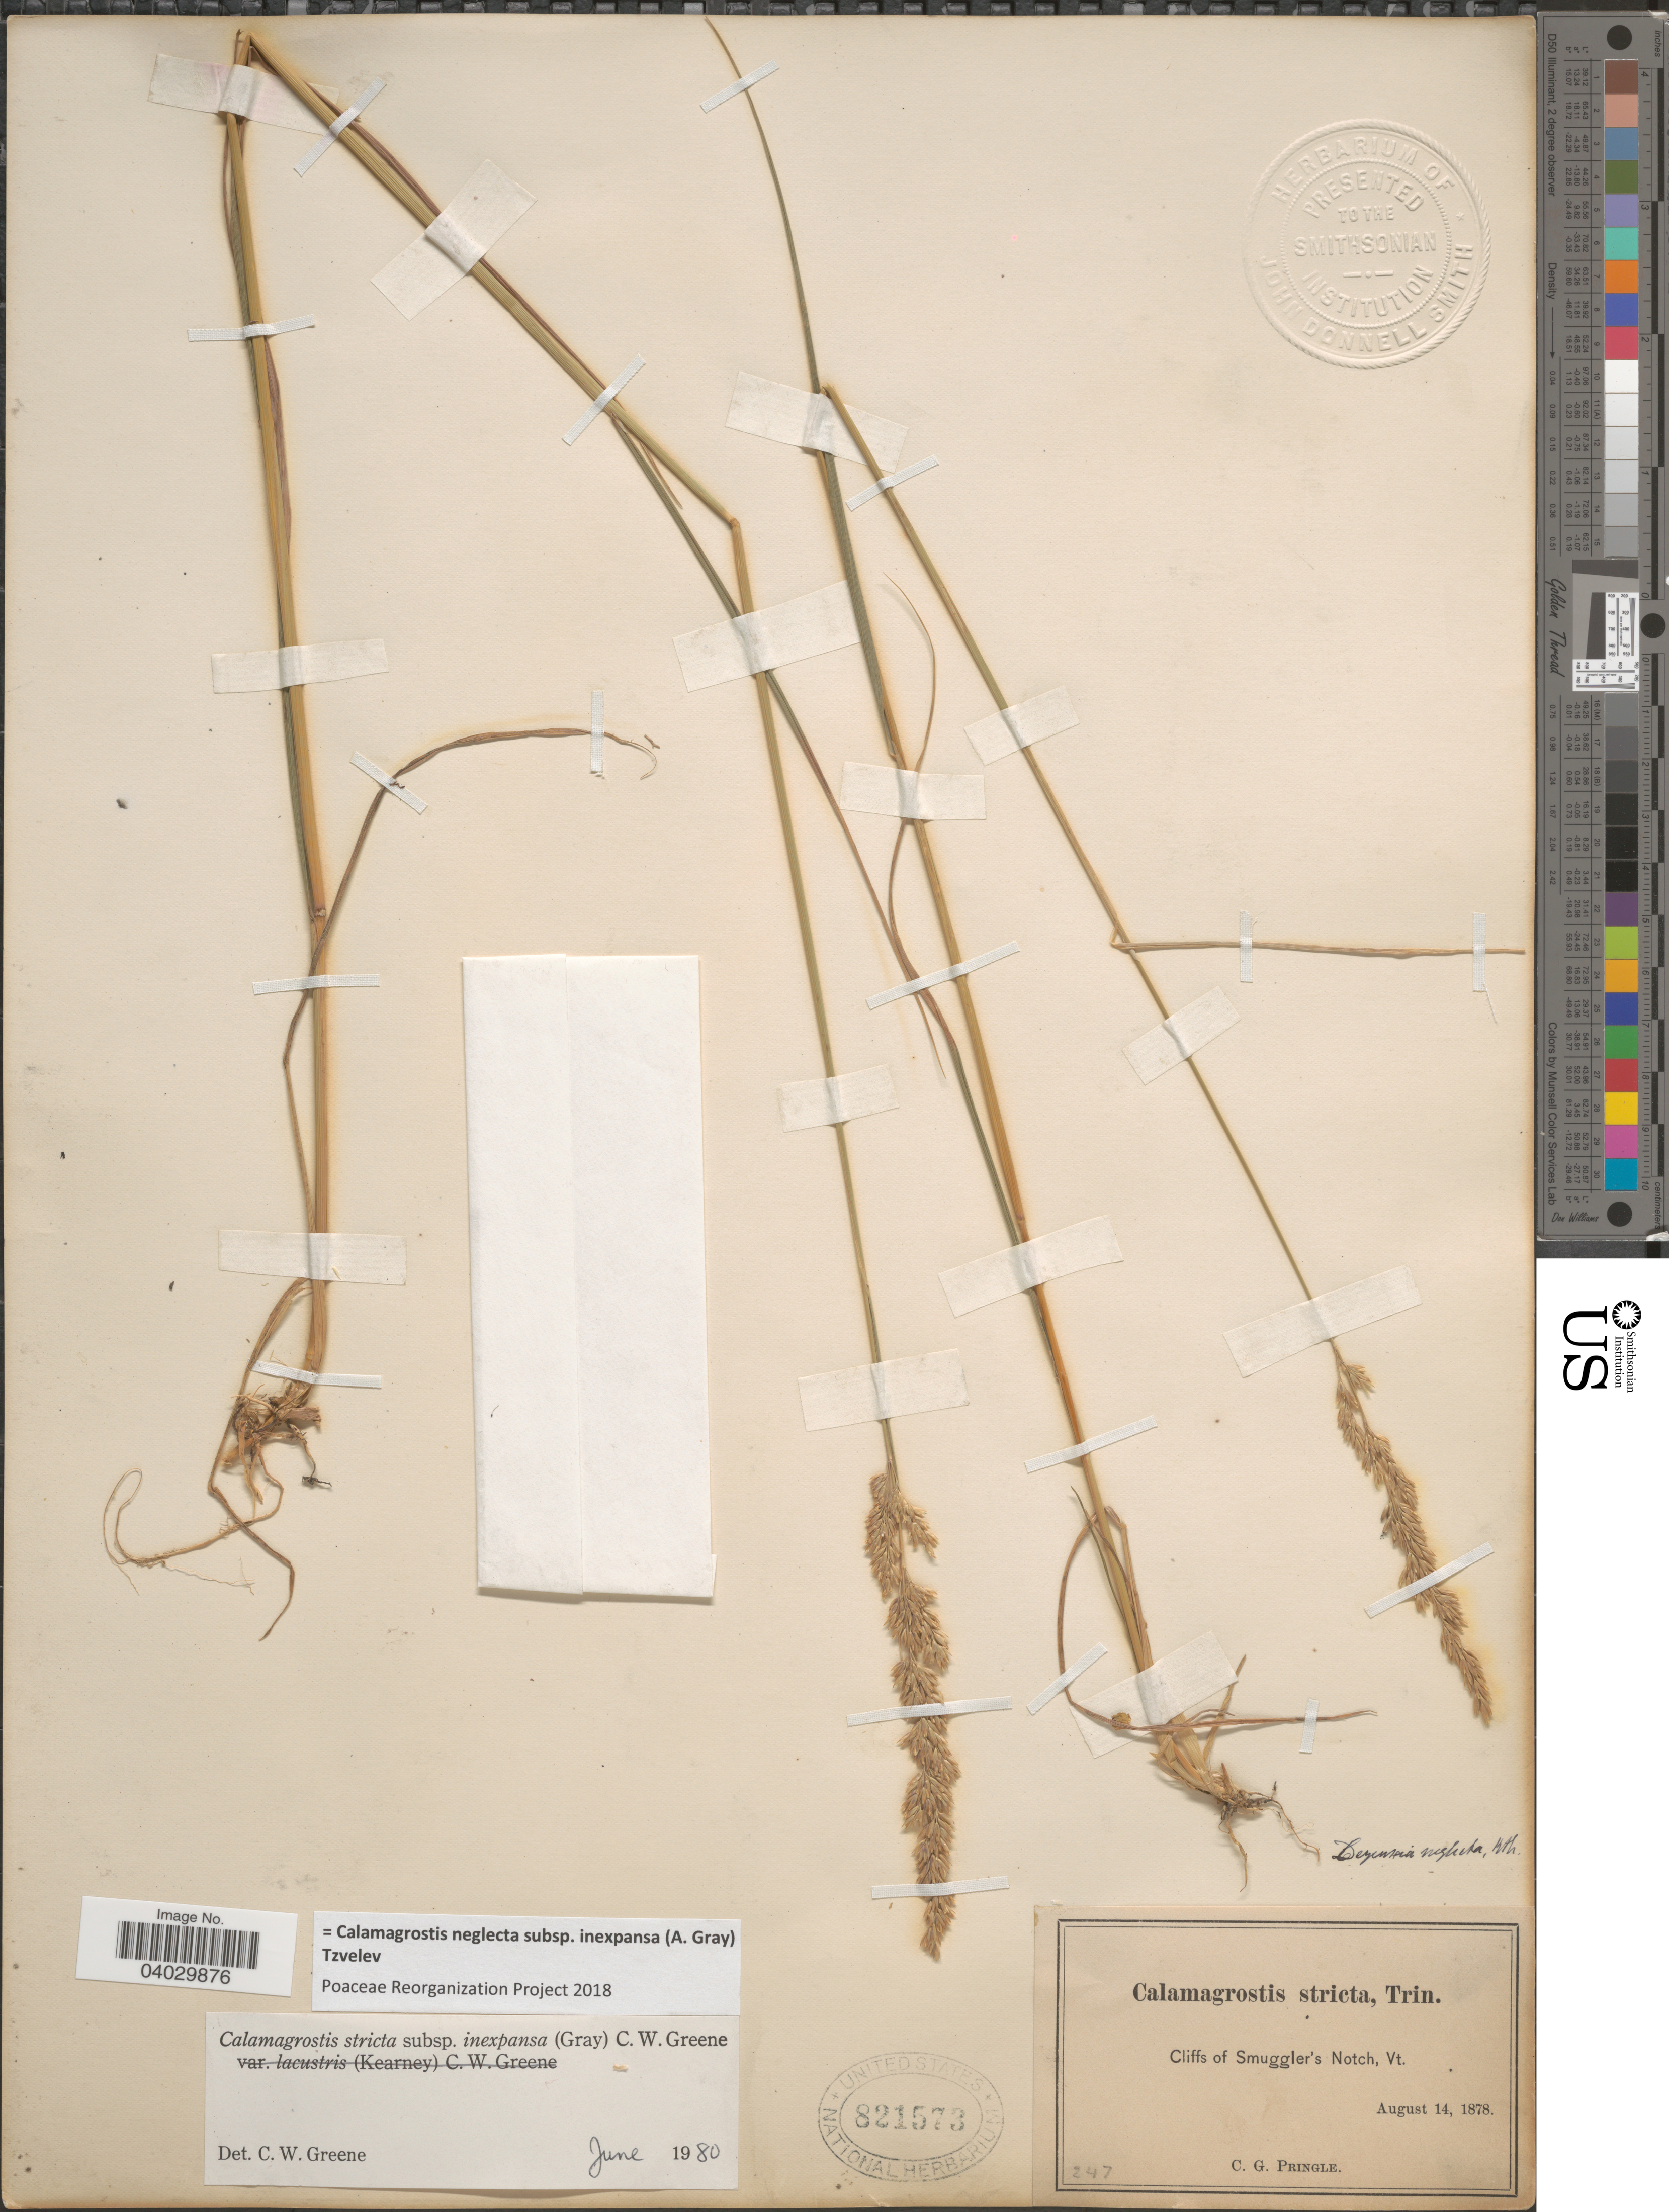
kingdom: Plantae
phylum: Tracheophyta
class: Liliopsida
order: Poales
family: Poaceae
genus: Calamagrostis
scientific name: Calamagrostis neglecta subsp. inexpansa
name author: (A. Gray) Tzvelev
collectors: C. G. Pringle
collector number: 247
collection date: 1878-08-14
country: United States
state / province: Vermont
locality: Cliffs of Smuggler's Notch.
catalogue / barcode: US 821573